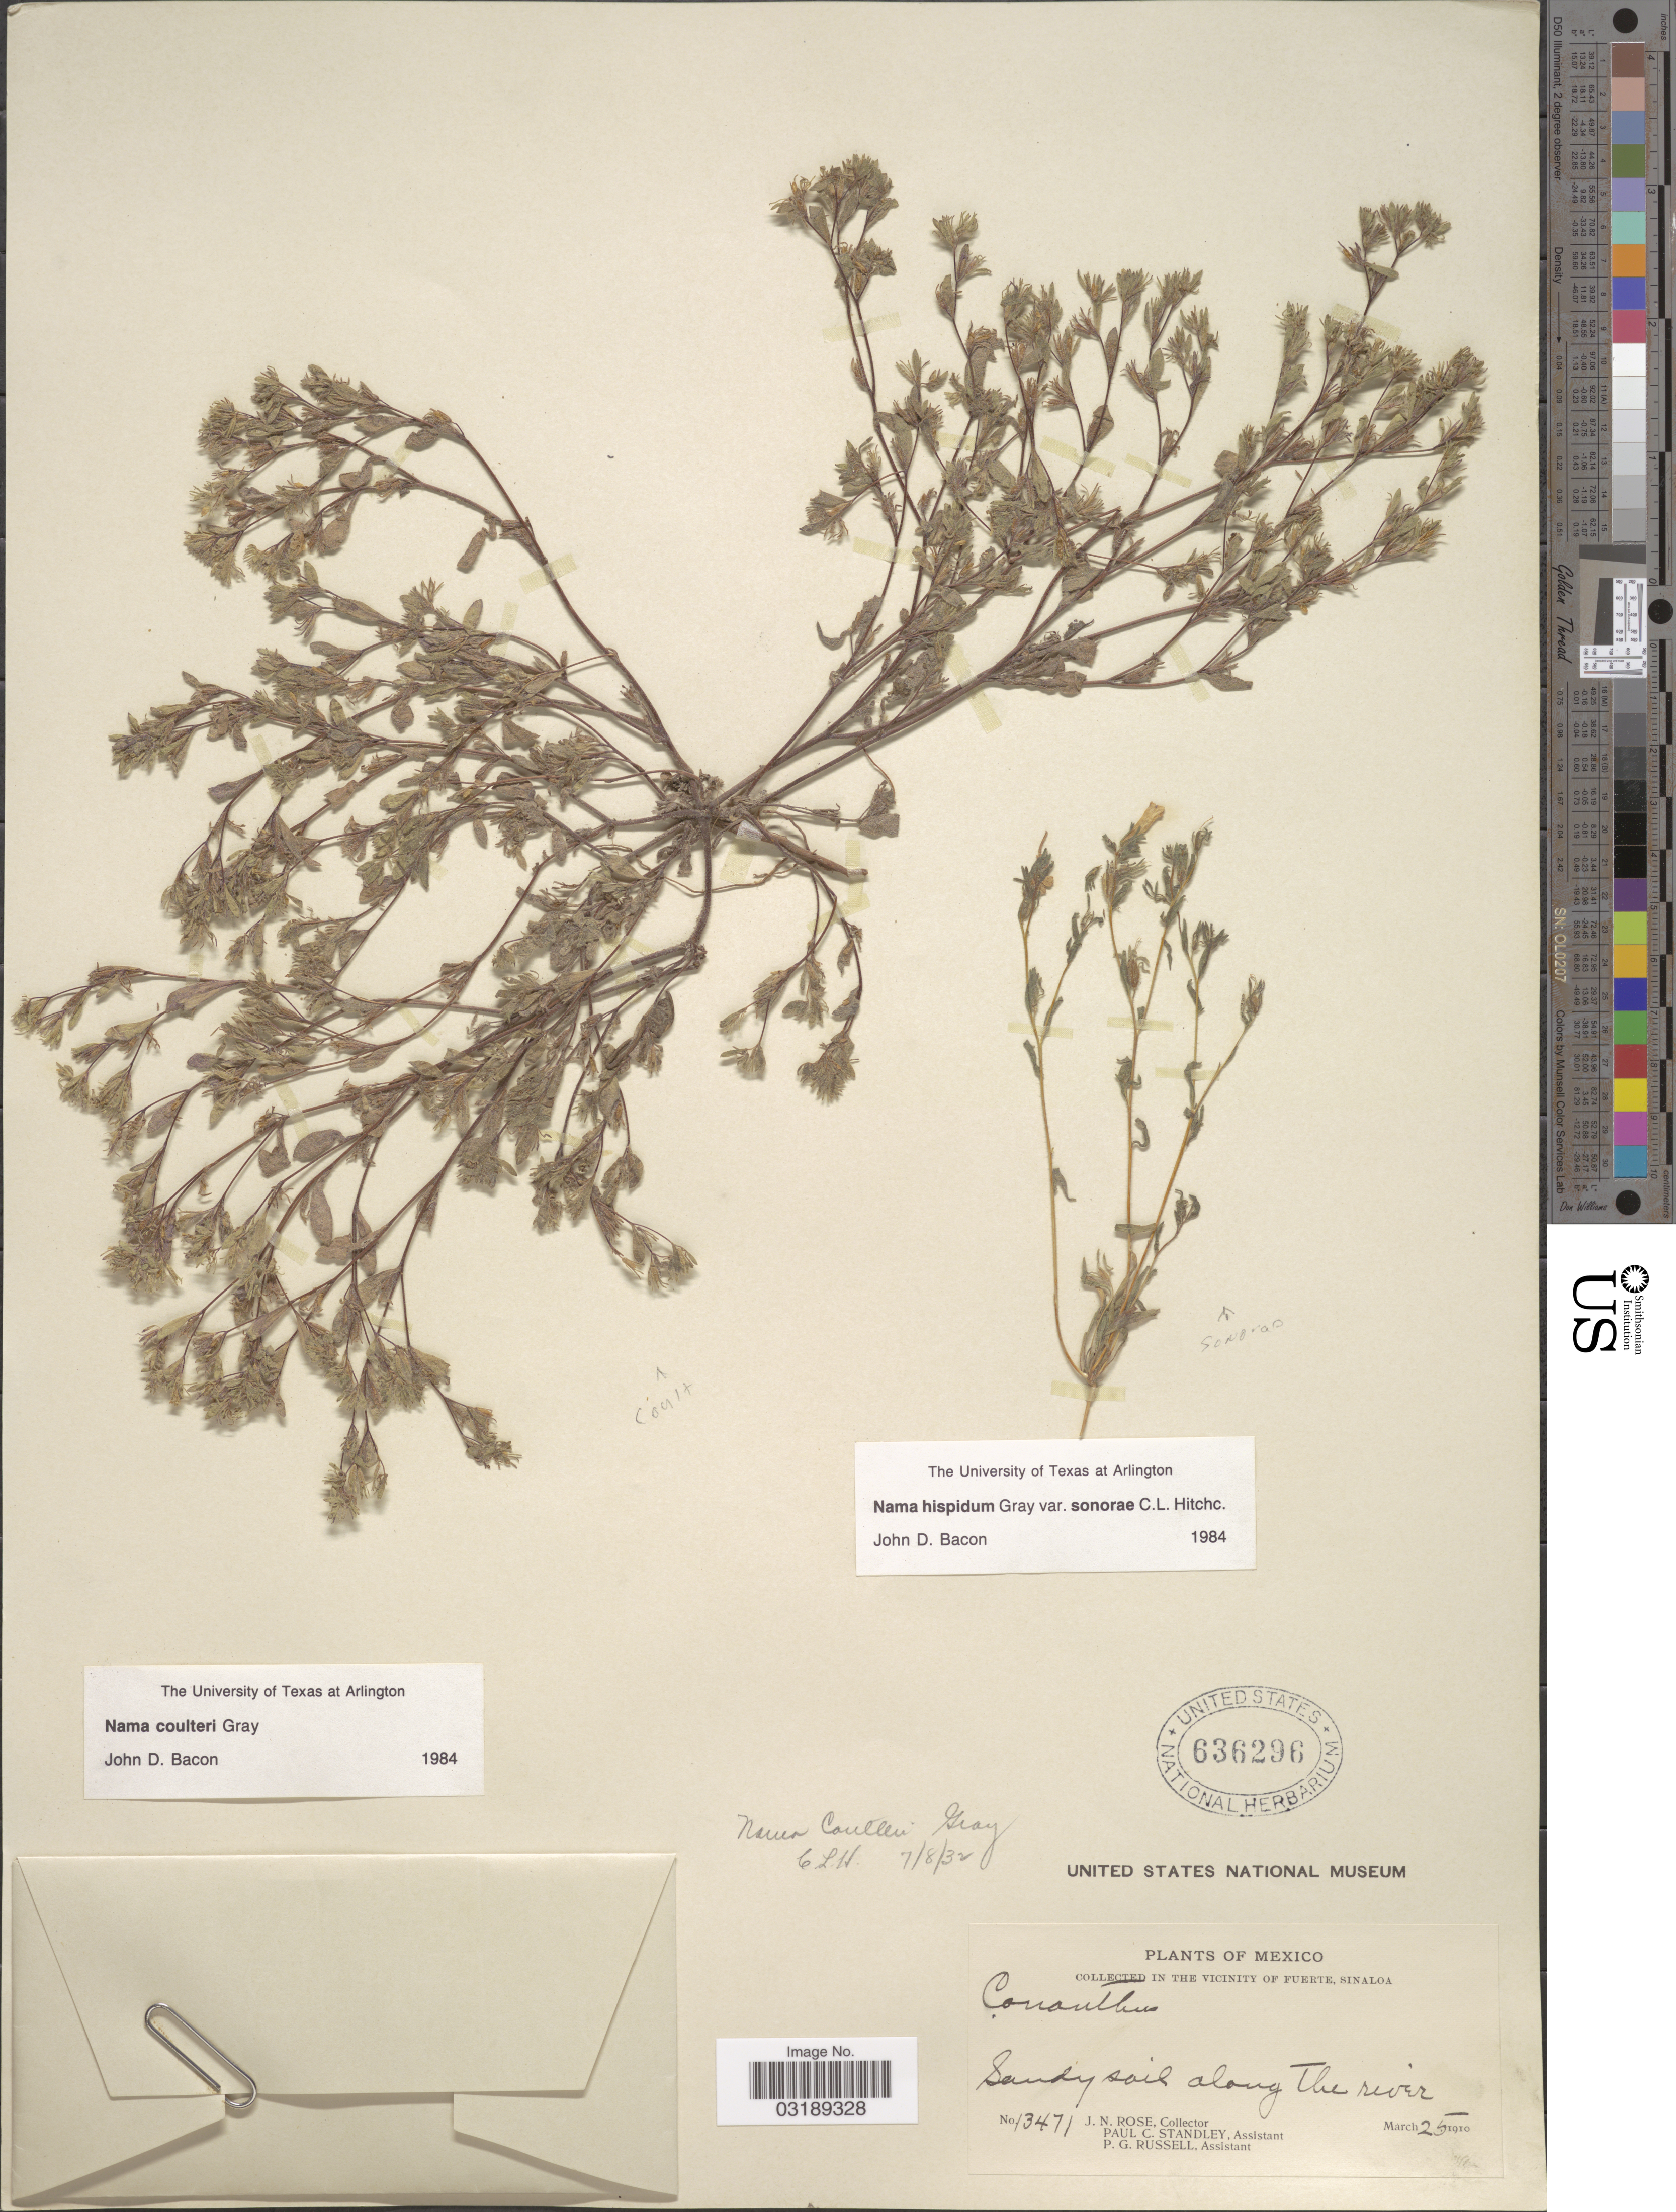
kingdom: Plantae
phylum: Tracheophyta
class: Magnoliopsida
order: Boraginales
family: Namaceae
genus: Nama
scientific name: Nama hispida var. sonorae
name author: C.L. Hitchc.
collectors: J. N. Rose, P. C. Standley & P. G. Russell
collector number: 13471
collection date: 1910-03-25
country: Mexico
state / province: Sinaloa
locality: In the vicinity of Fuerte, Sandy soil along The river.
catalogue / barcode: US 636296